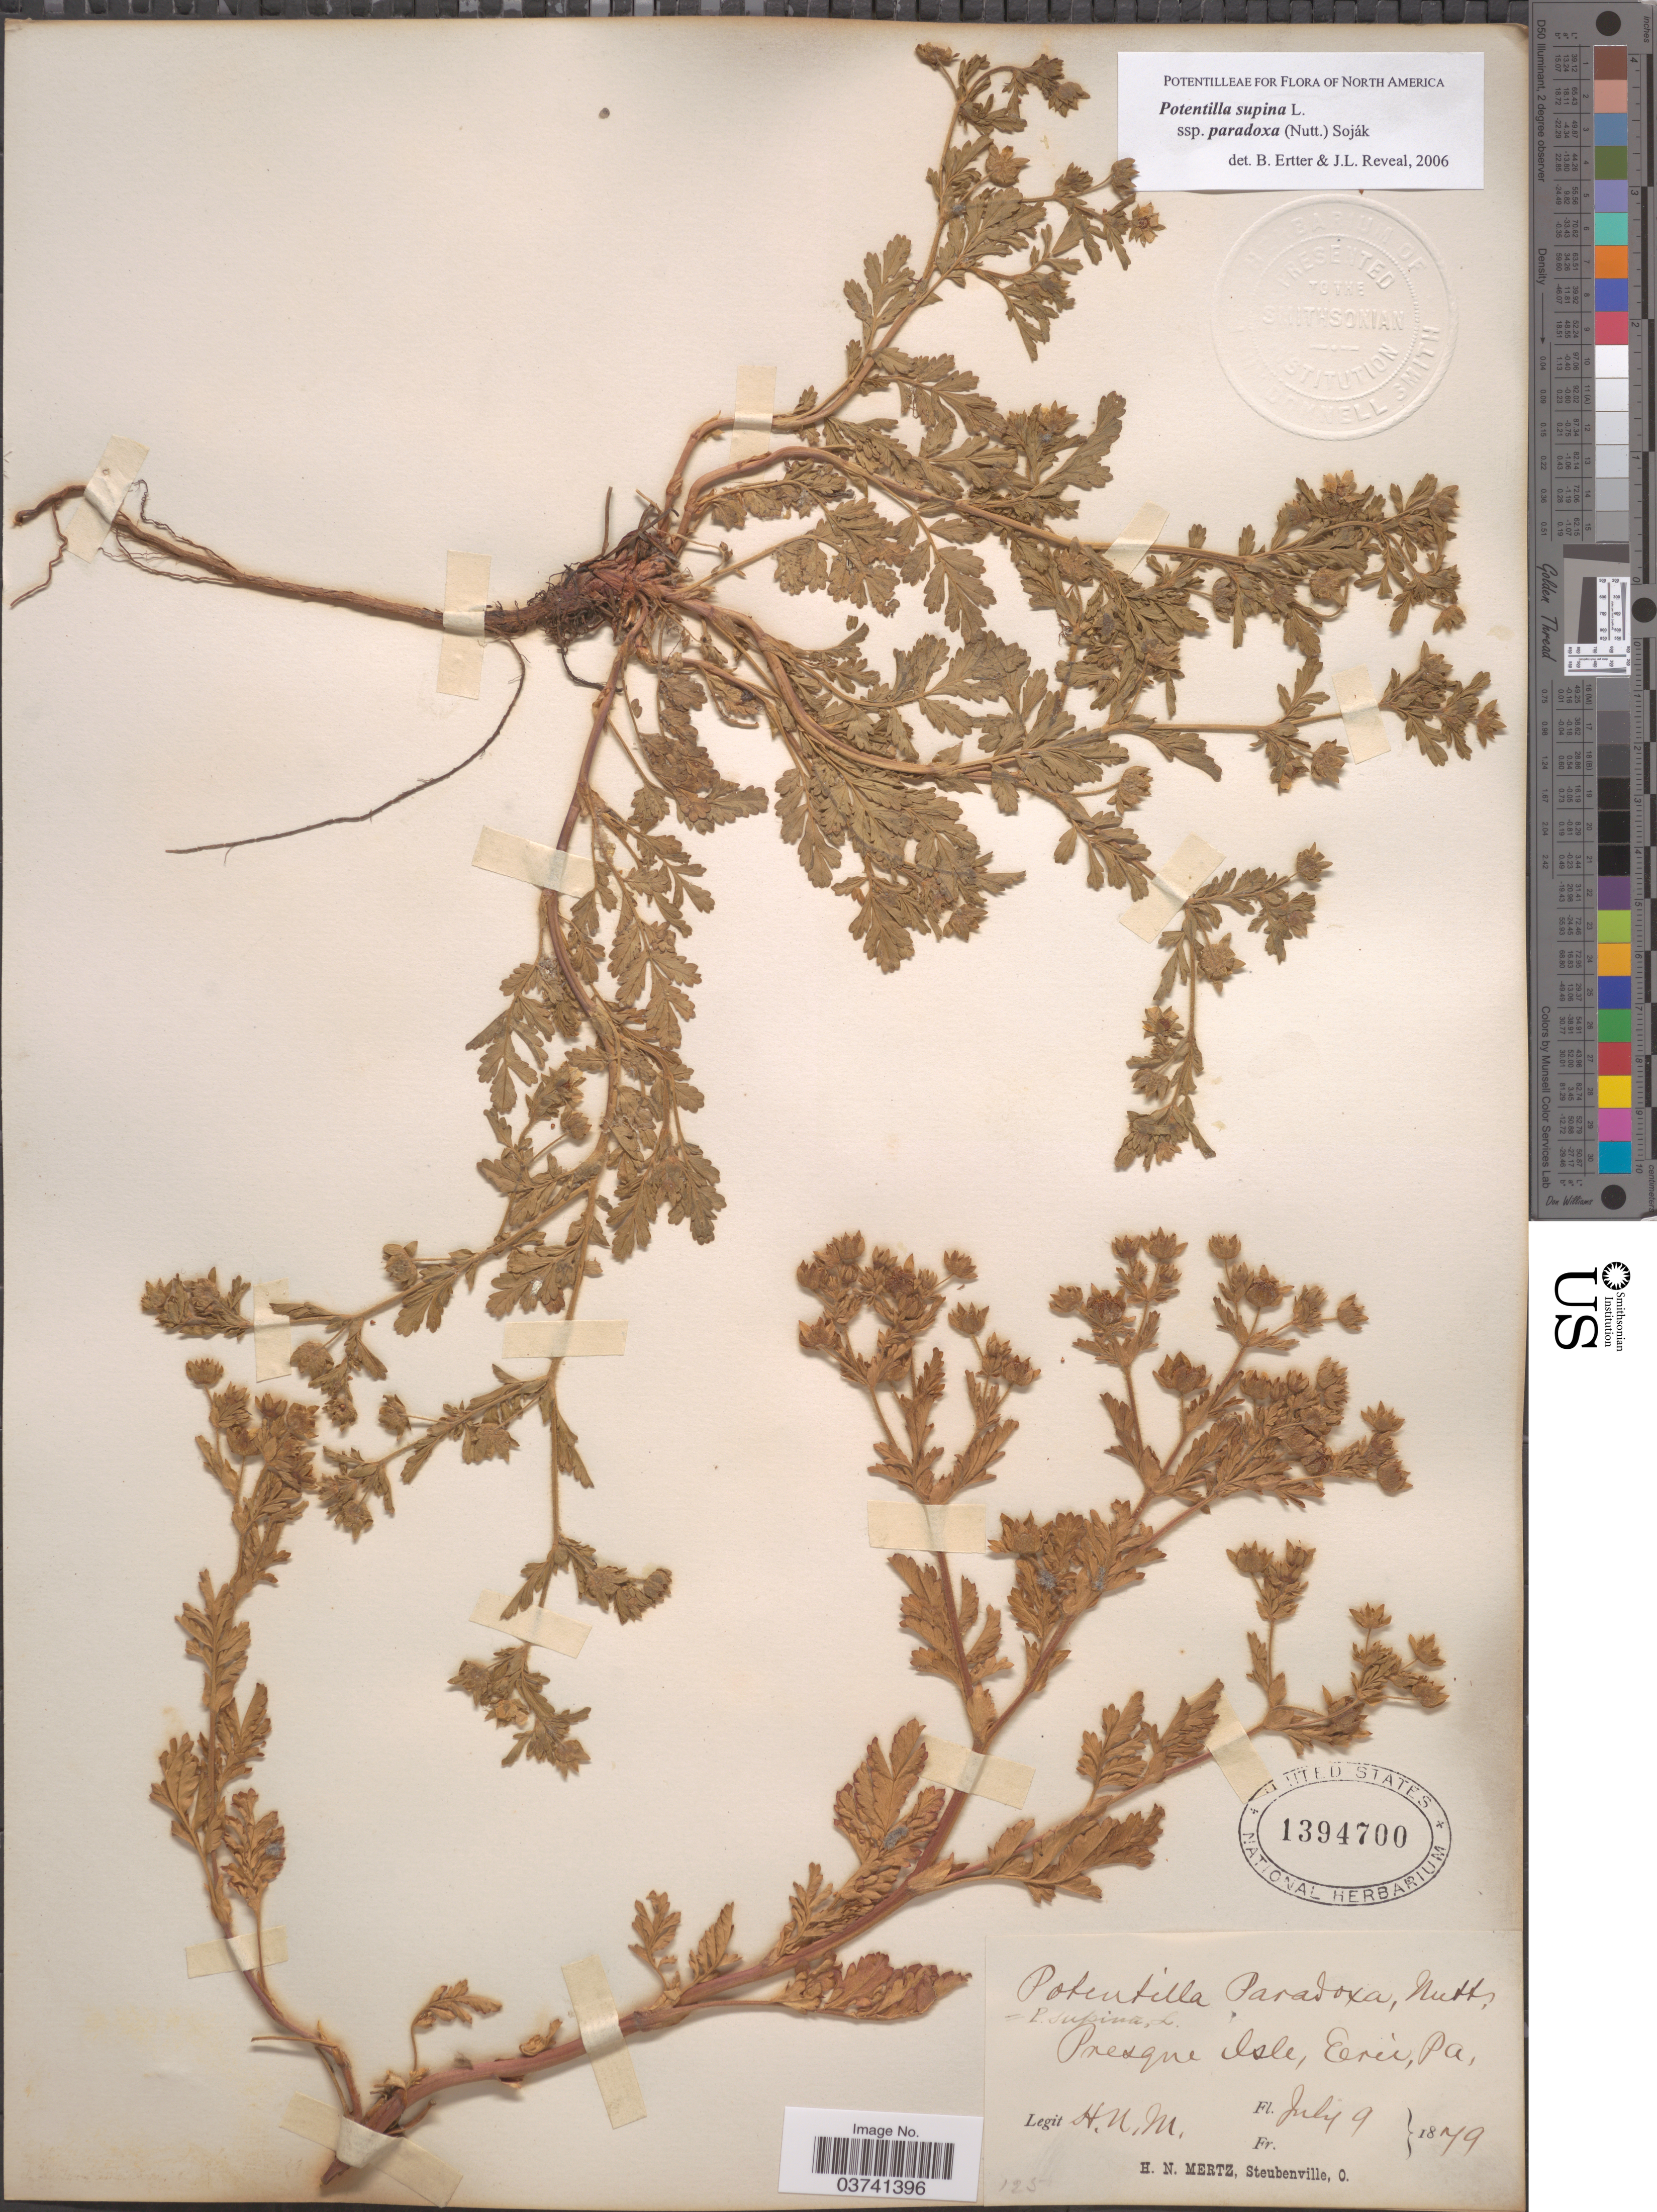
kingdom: Plantae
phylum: Tracheophyta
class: Magnoliopsida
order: Rosales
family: Rosaceae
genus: Potentilla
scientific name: Potentilla supina subsp. paradoxa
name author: (Nutt.) Soják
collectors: H. Mertz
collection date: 1879-07-09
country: United States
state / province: Pennsylvania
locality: Presque Isle, Eerie.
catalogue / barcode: US 1394700